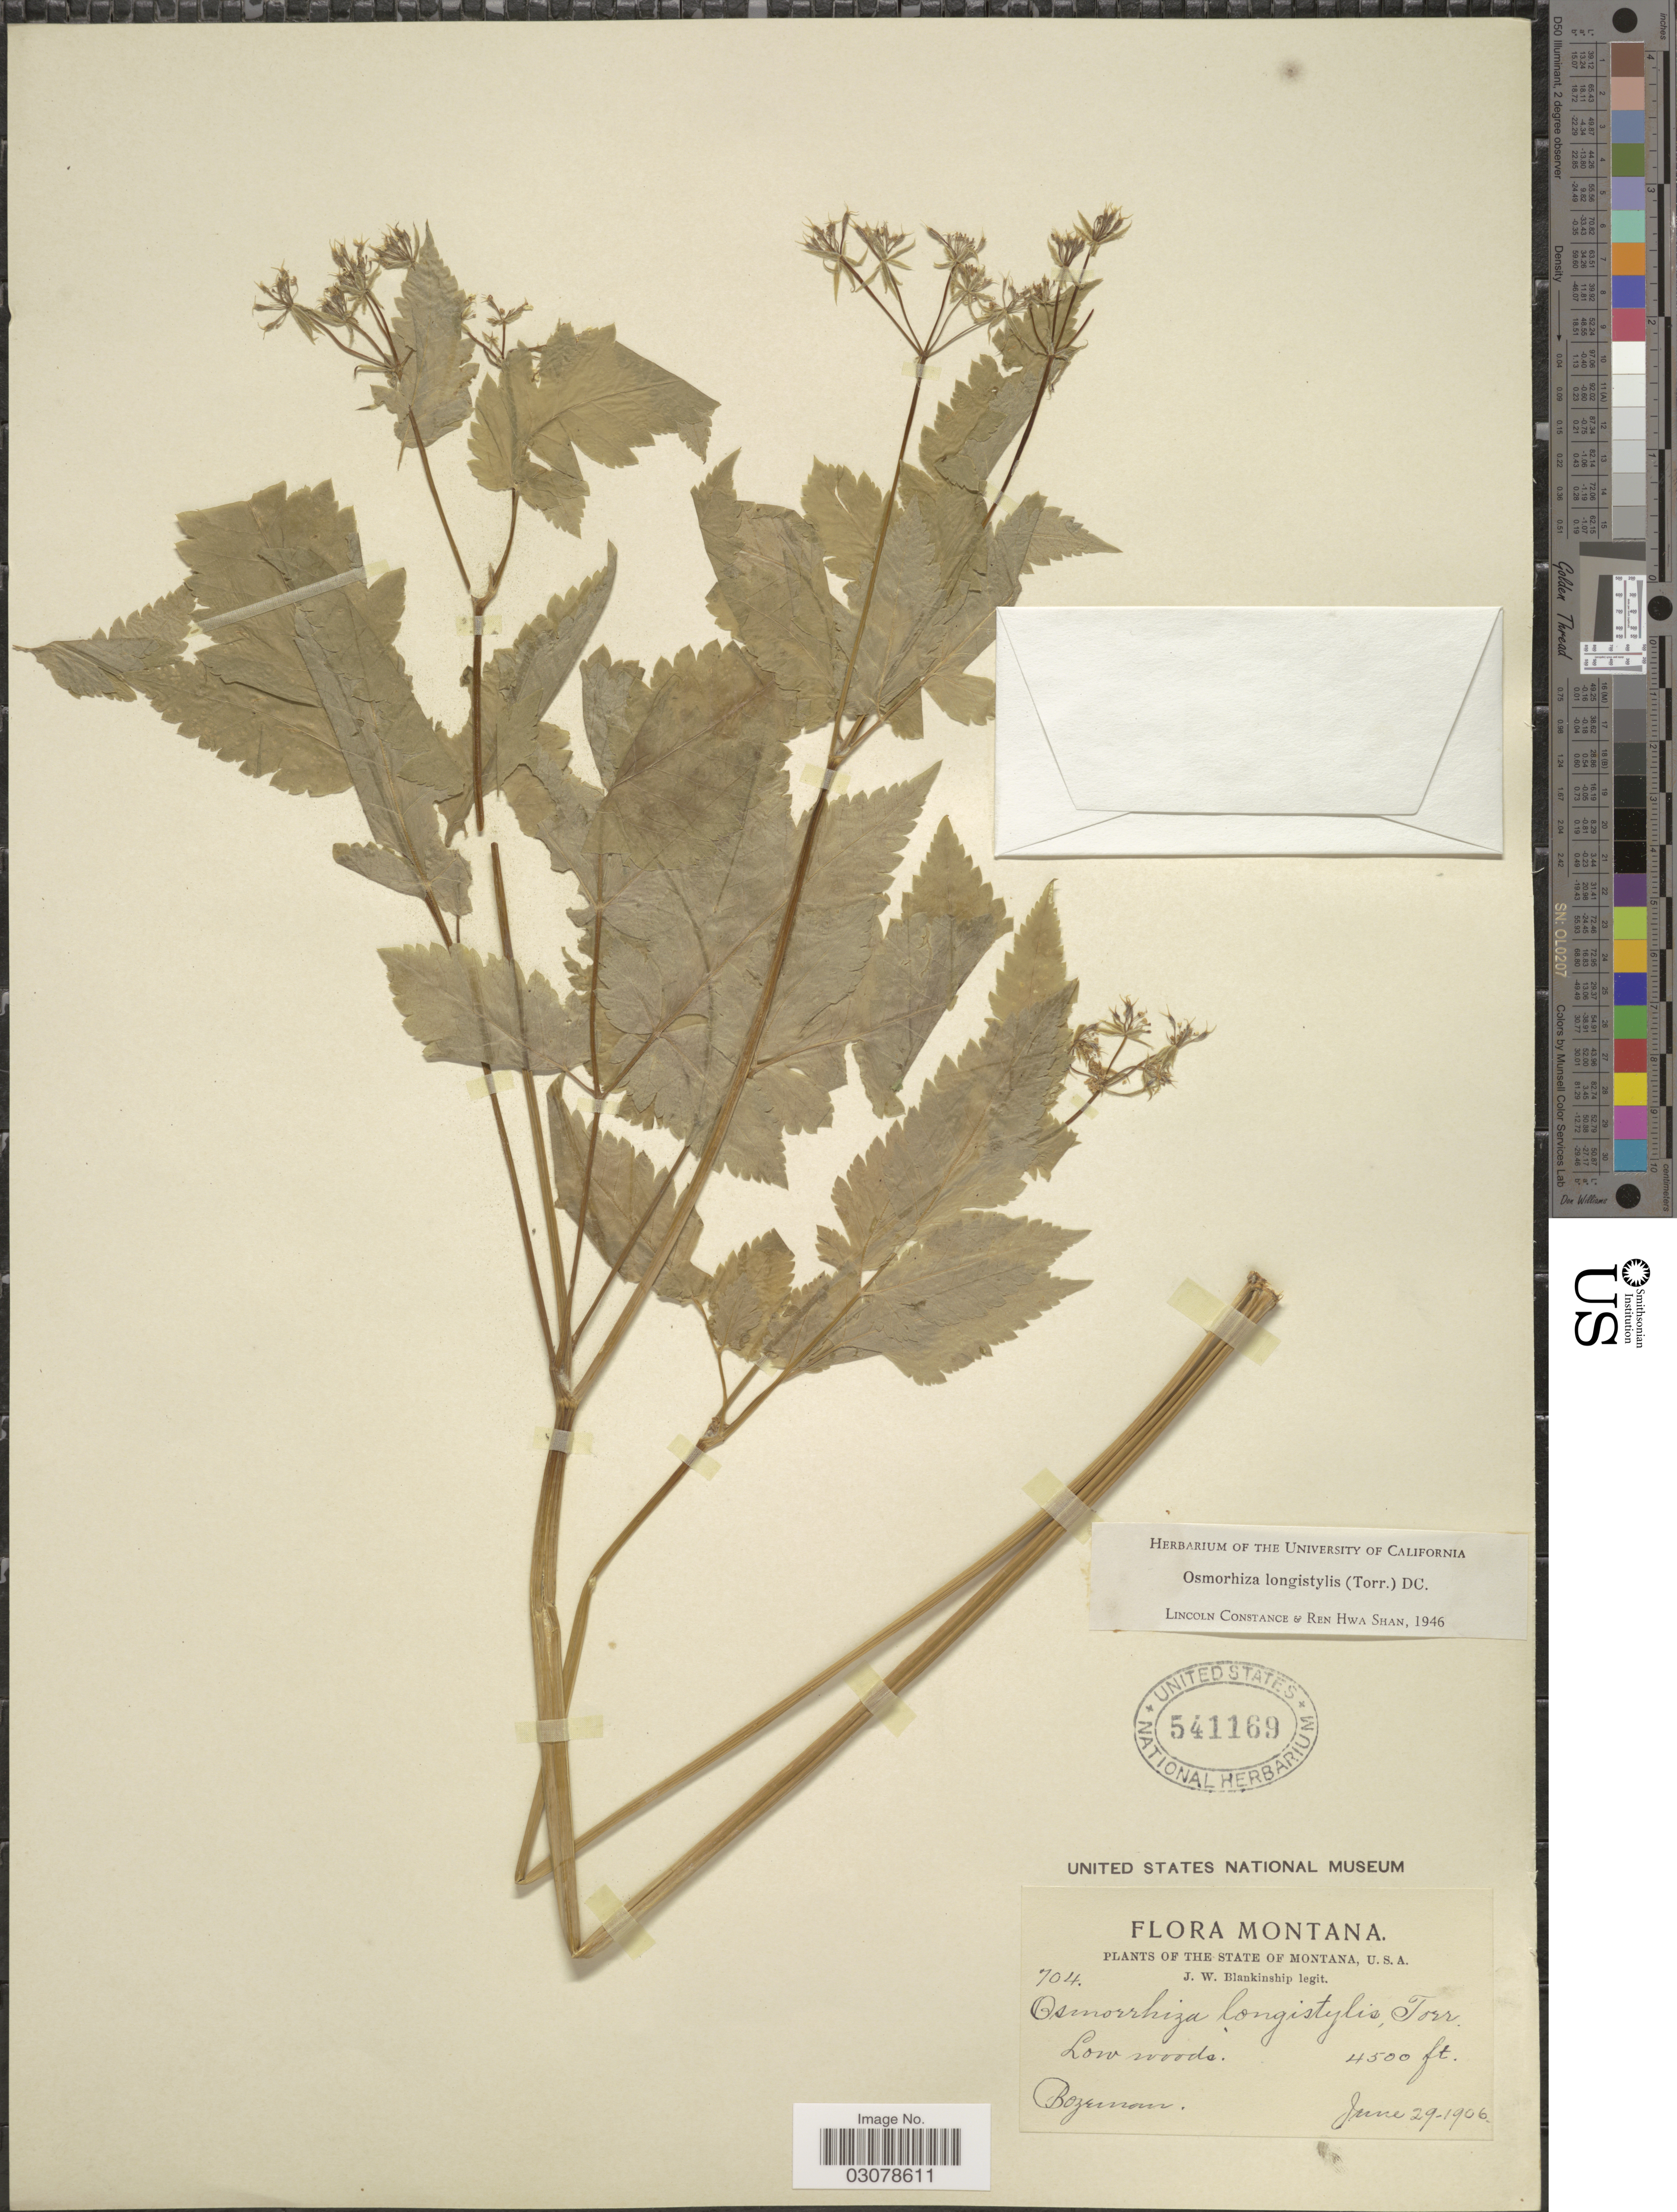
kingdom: Plantae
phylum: Tracheophyta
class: Magnoliopsida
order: Apiales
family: Apiaceae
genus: Osmorhiza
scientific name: Osmorhiza longistylis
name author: (Torr.) DC.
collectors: J. W. Blankinship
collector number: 704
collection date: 1906-06-29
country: United States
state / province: Montana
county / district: Gallatin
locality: Bozeman.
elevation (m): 1372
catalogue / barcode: US 541169